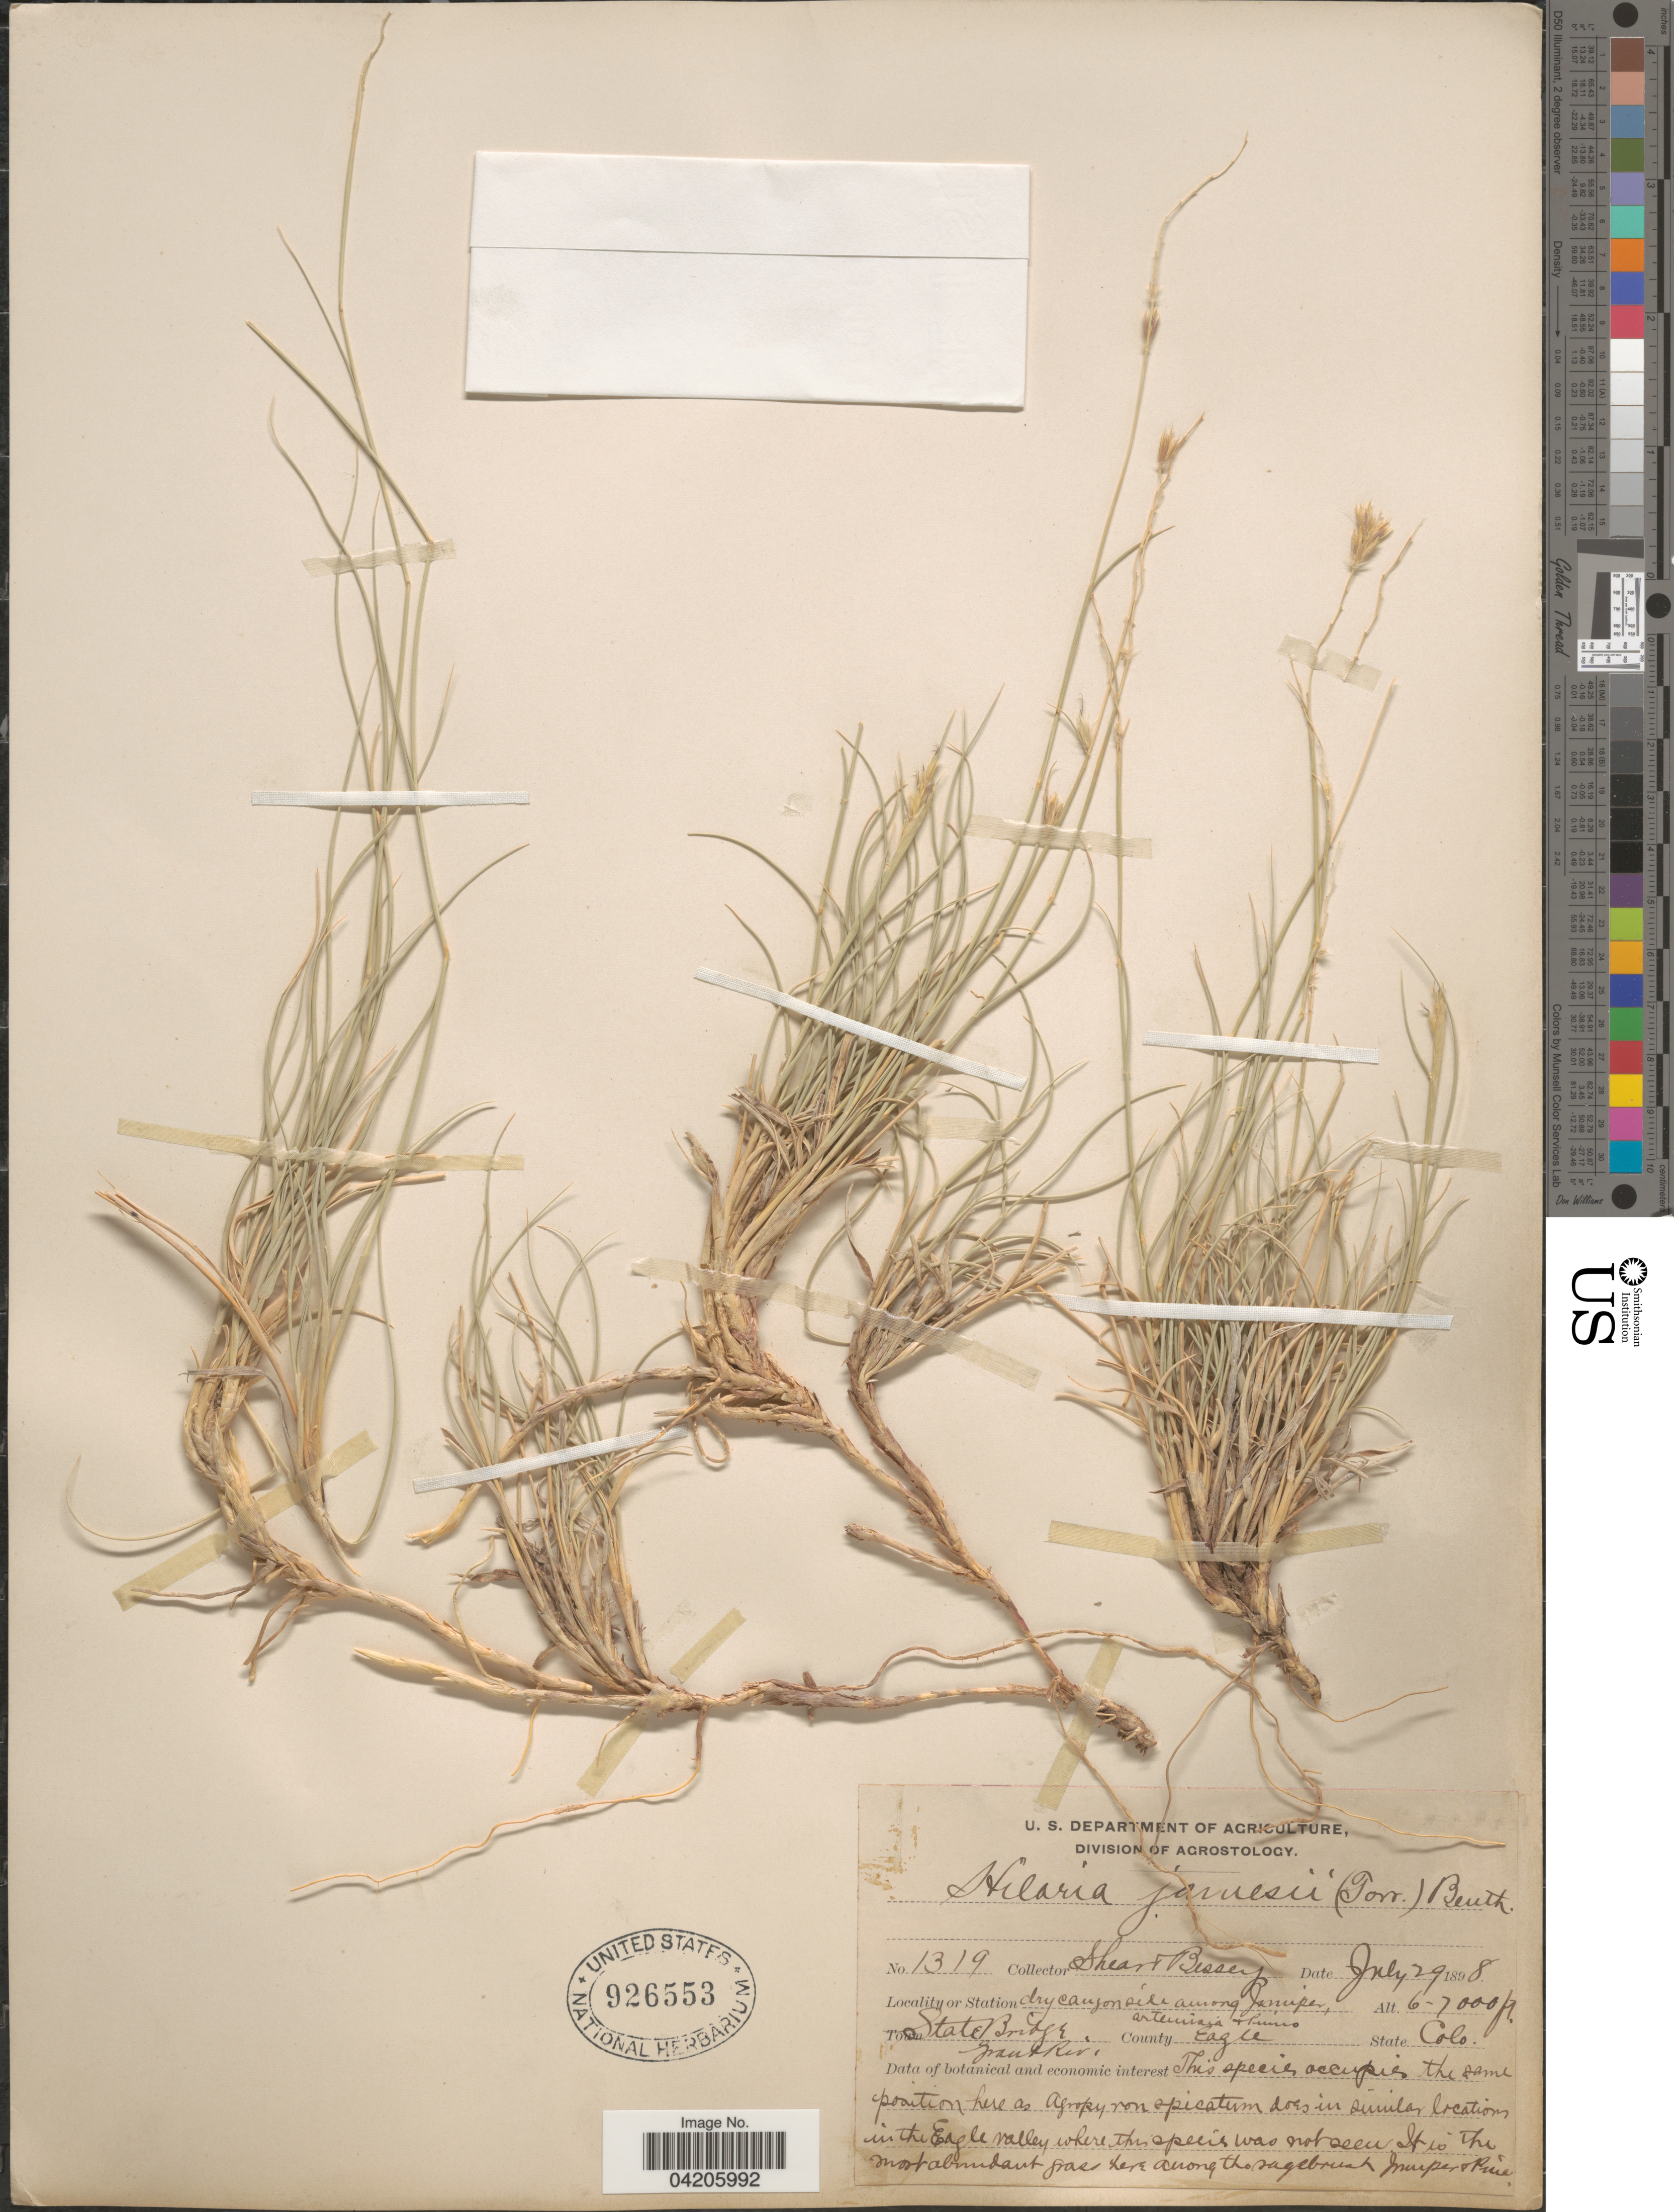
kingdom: Plantae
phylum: Tracheophyta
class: Liliopsida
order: Poales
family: Poaceae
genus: Hilaria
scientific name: Hilaria jamesii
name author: (Torr.) Benth.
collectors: -- Shear & -. Bessey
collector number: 1319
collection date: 1898-07-29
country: United States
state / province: Colorado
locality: Dry canyon side among Juniper, State Bridge, County Eagle.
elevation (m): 1829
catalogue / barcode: US 926553